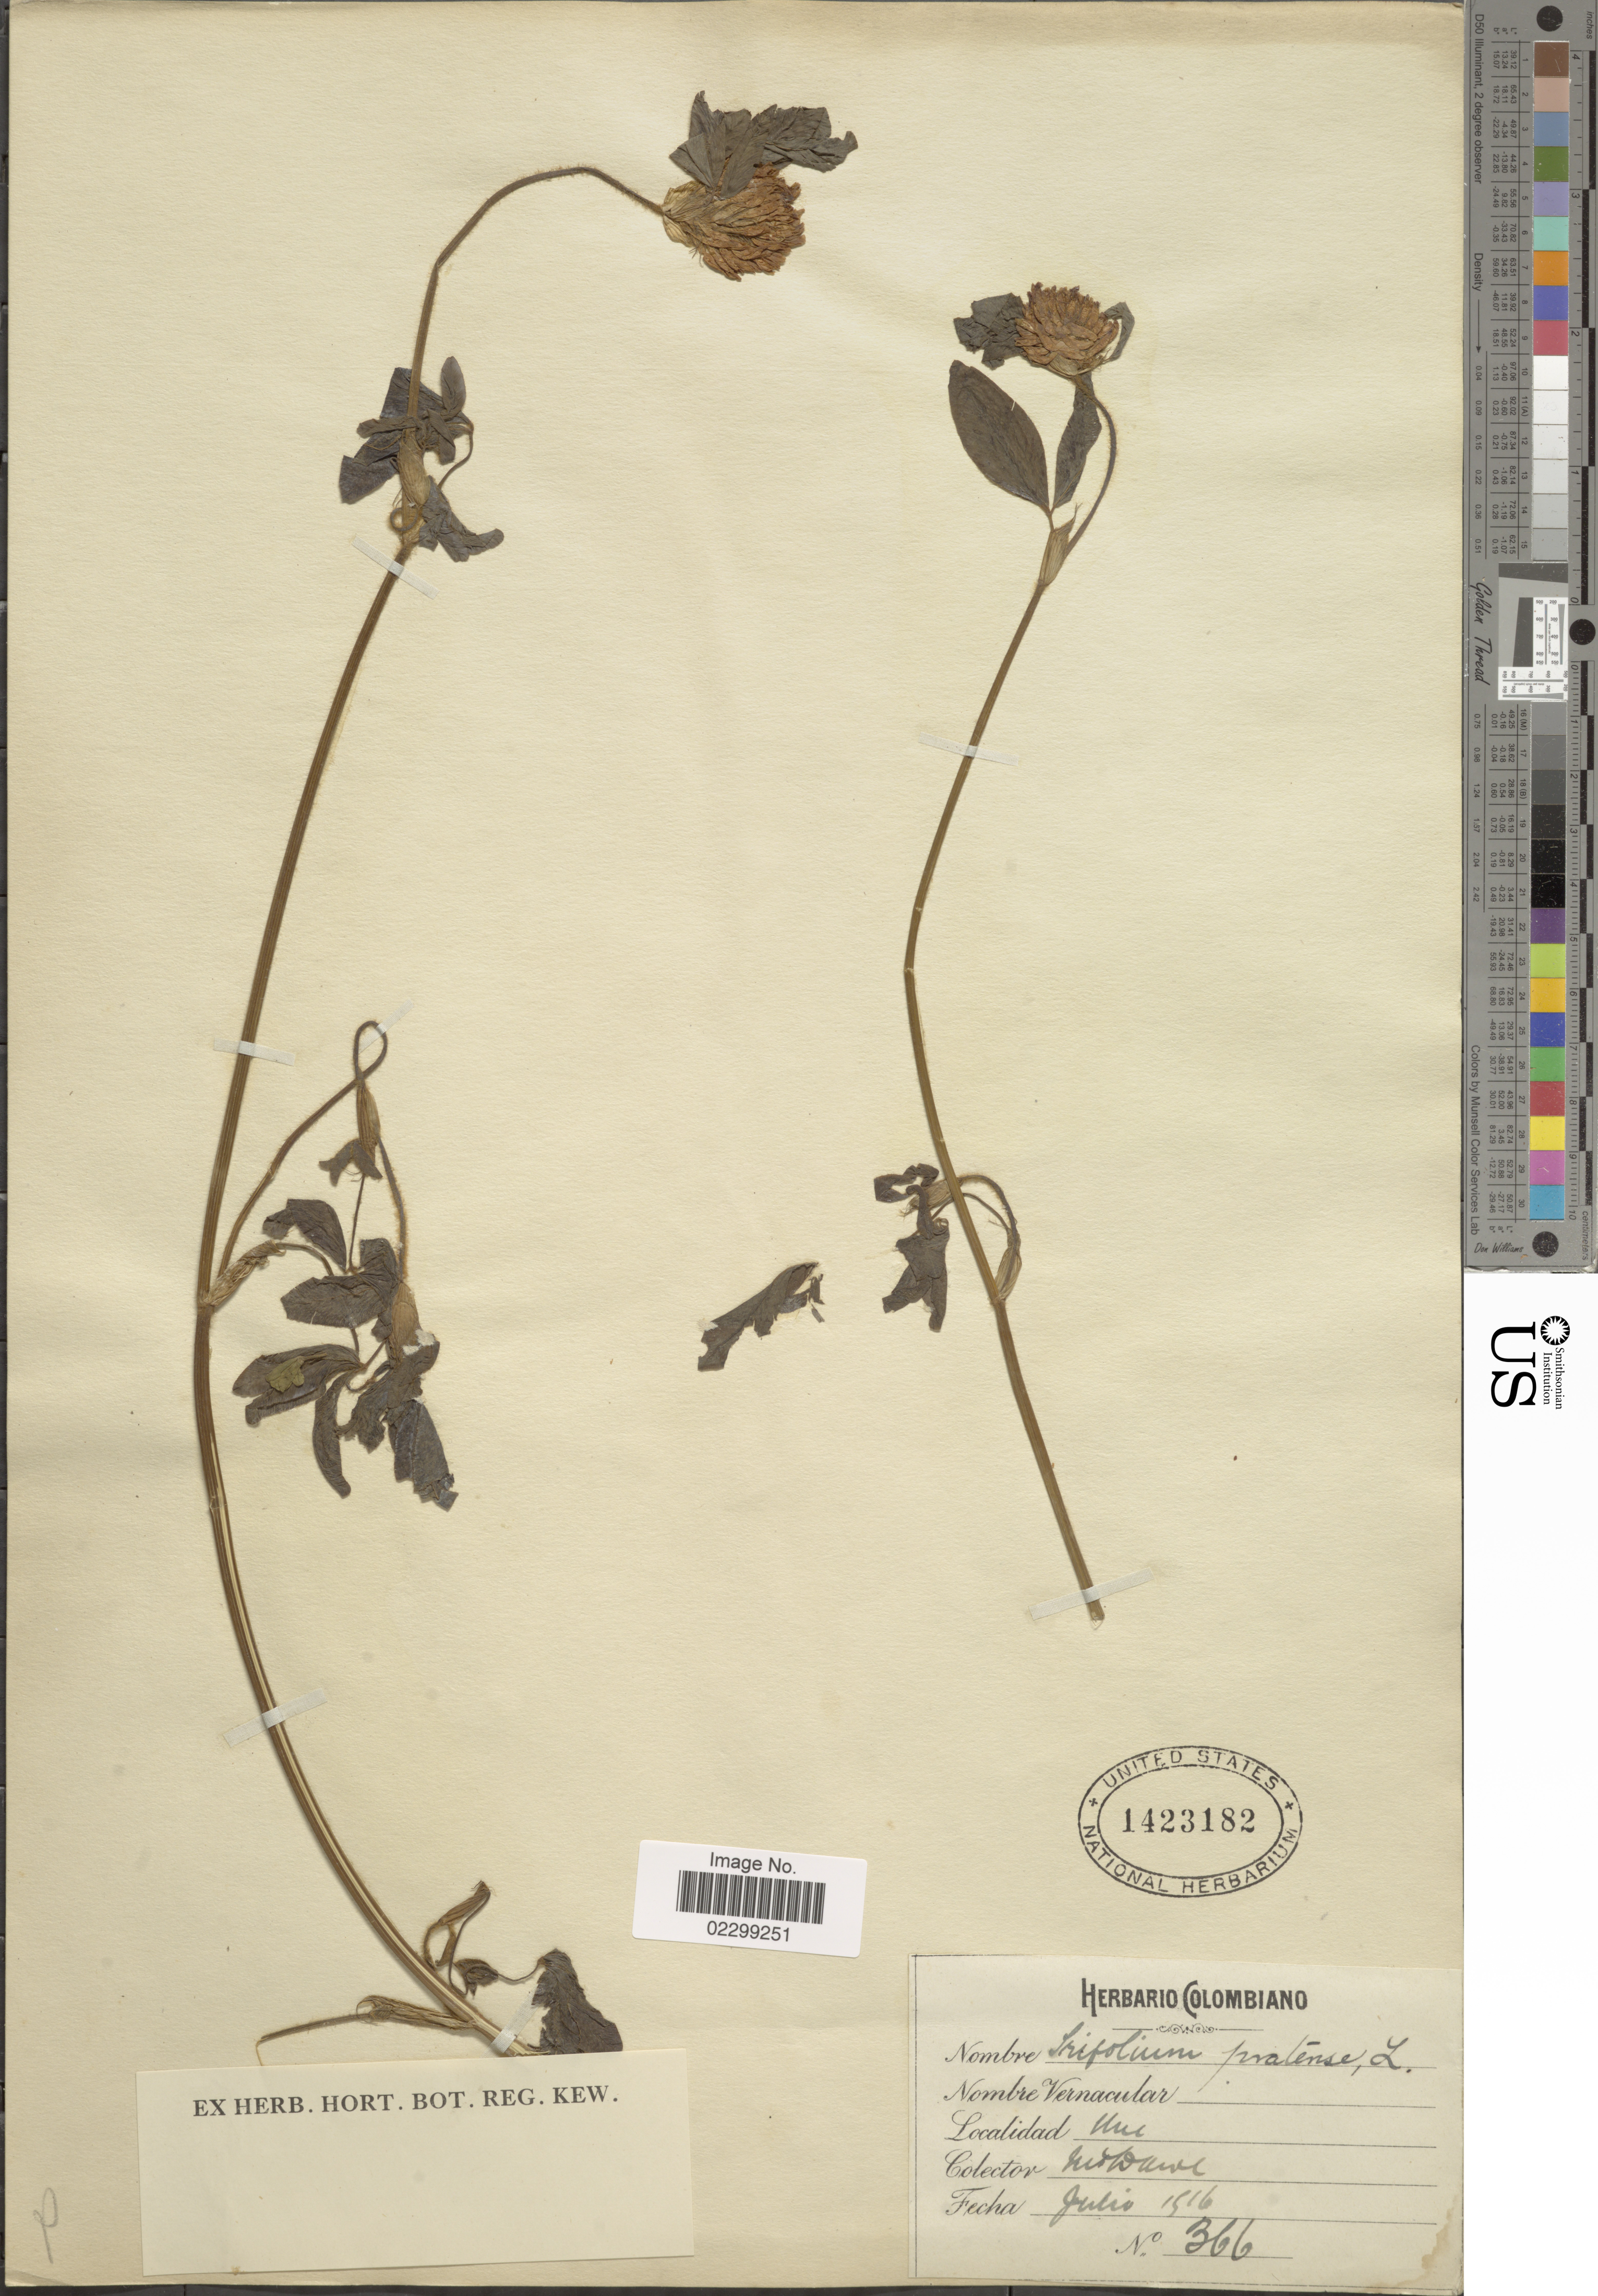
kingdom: Plantae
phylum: Tracheophyta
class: Magnoliopsida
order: Fabales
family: Fabaceae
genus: Trifolium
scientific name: Trifolium pratense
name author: L.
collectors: M. T. Dawe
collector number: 366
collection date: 1916-07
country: Colombia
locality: Uuc [interpreted]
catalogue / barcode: US 1423182